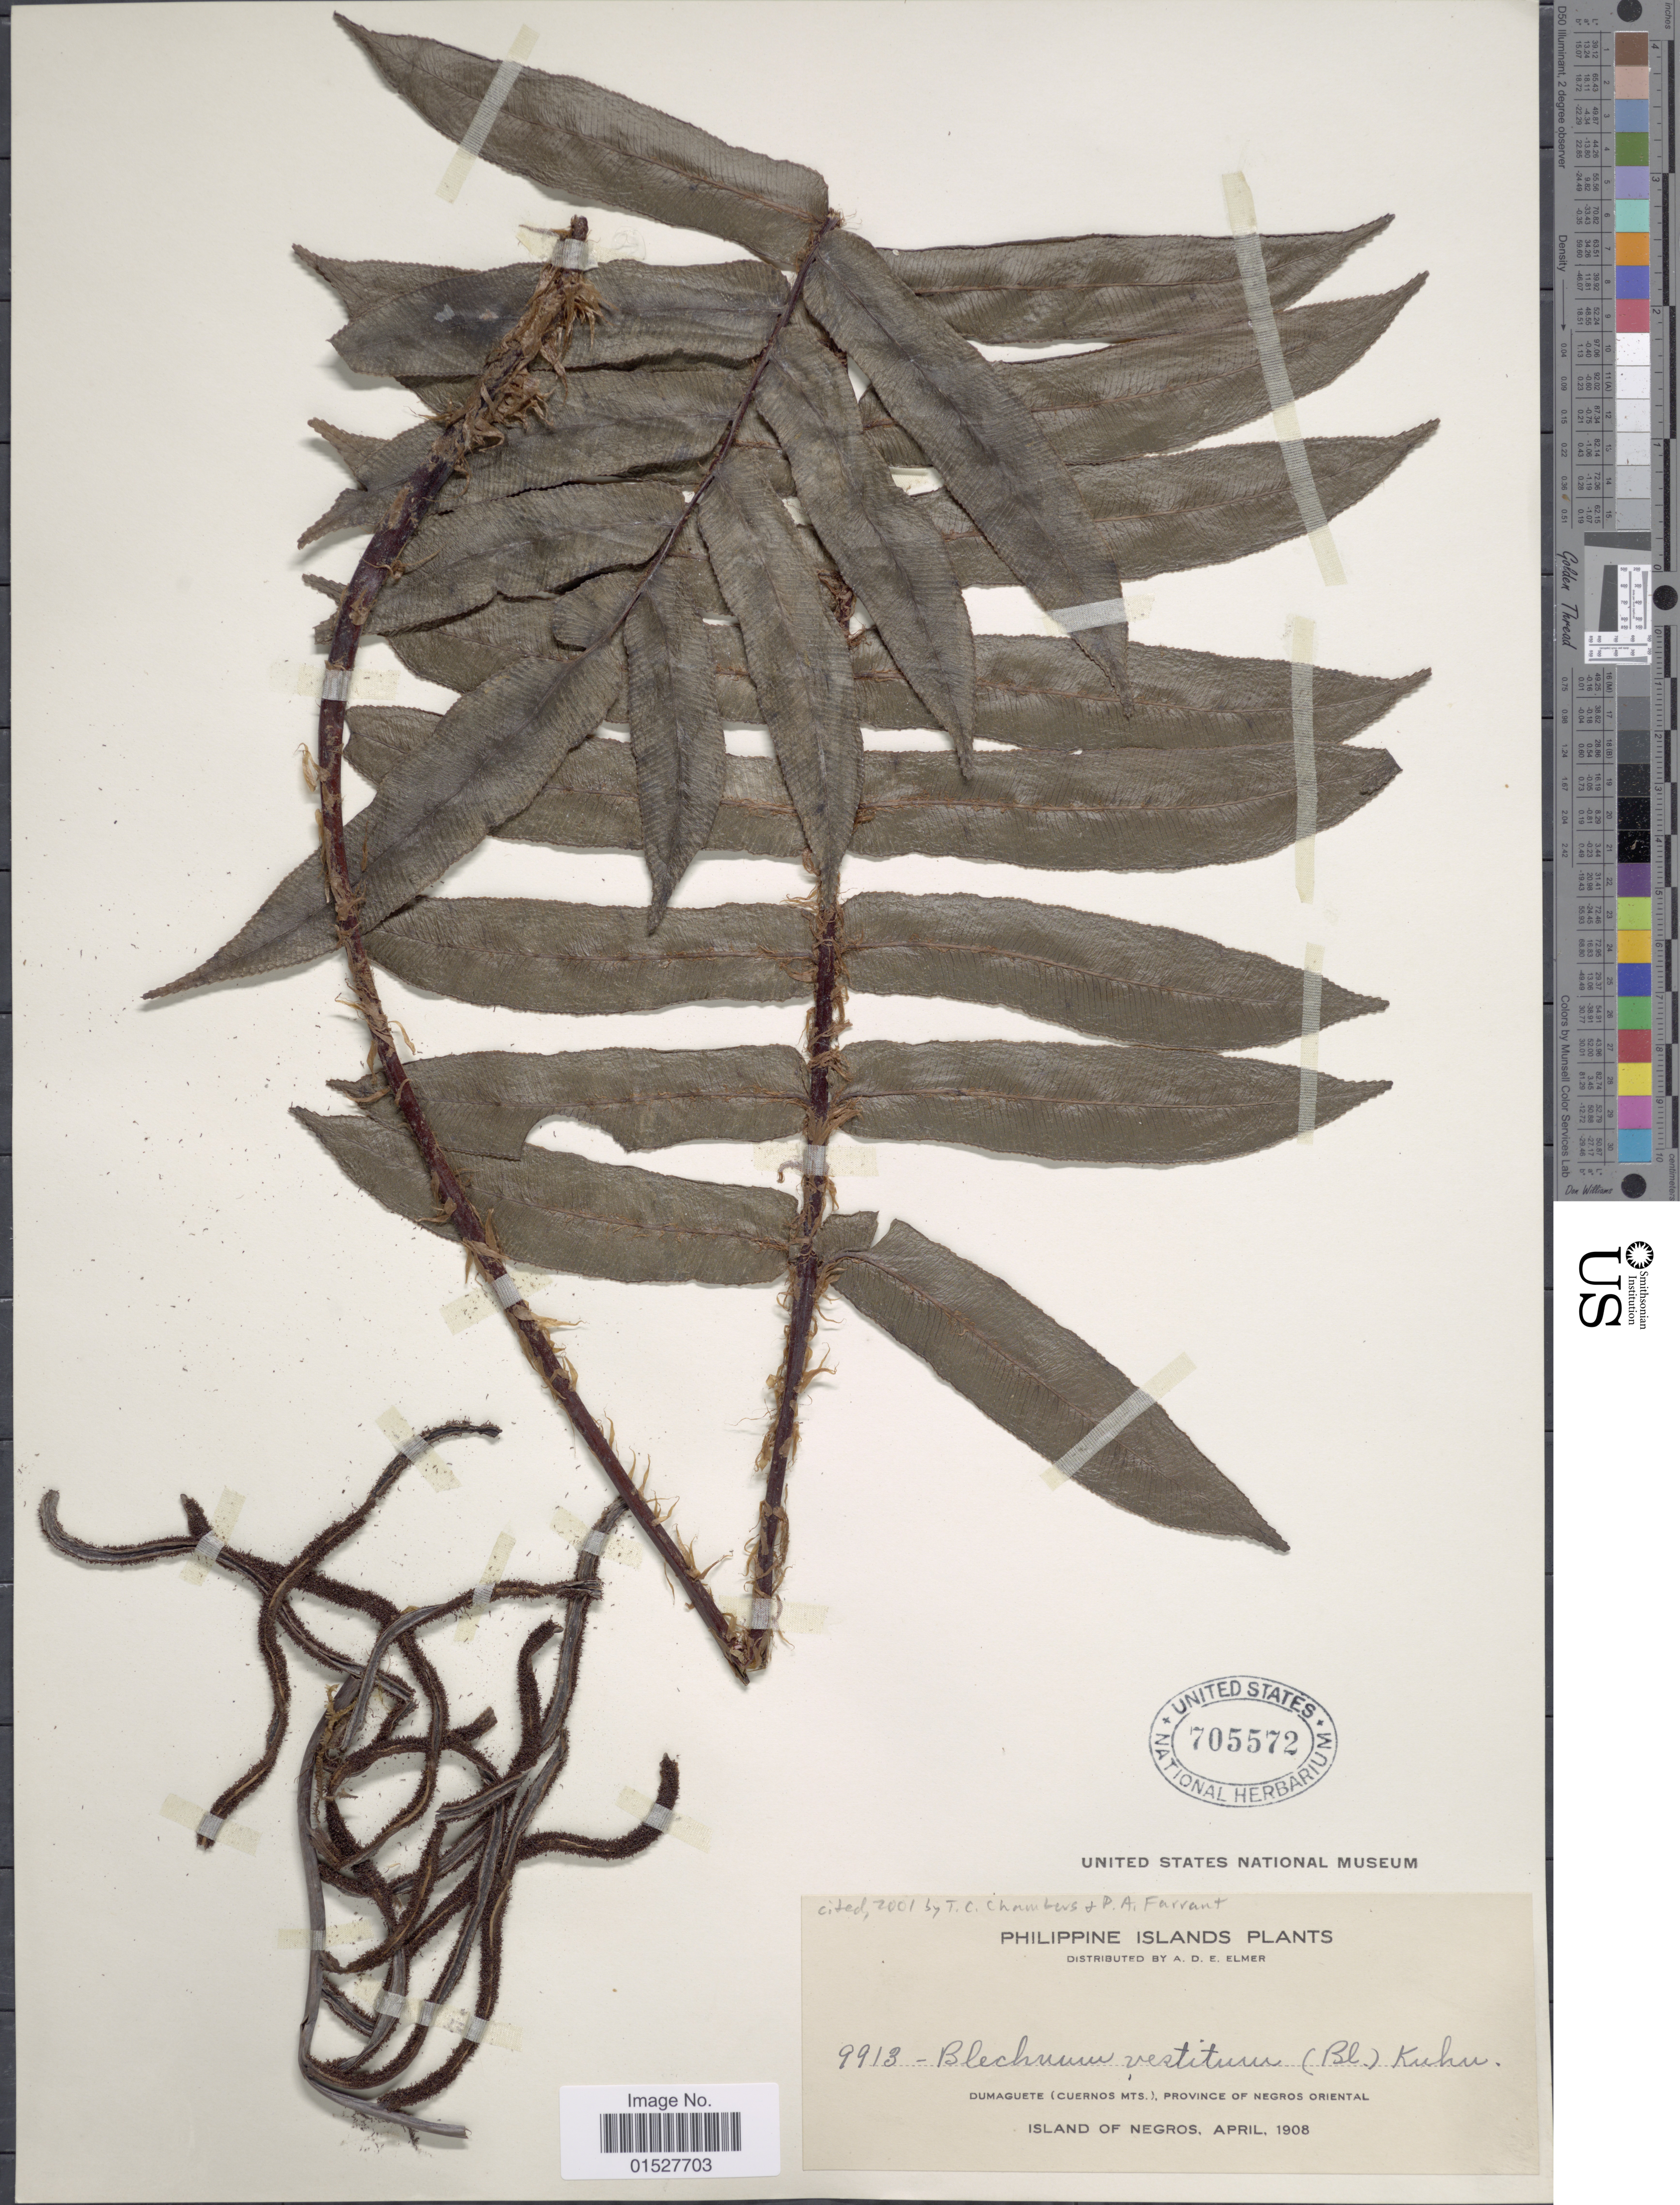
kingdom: Plantae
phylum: Tracheophyta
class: Polypodiopsida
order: Polypodiales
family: Blechnaceae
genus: Blechnum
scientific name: Blechnum vestitum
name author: (Blume) Kuhn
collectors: A. D. E. Elmer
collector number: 9913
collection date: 1908-04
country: Philippines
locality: Philippine Islands. Dumaguete (Cuernos Mts.), Province of Negros Oriental. Island of Negros.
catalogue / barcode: US 705572